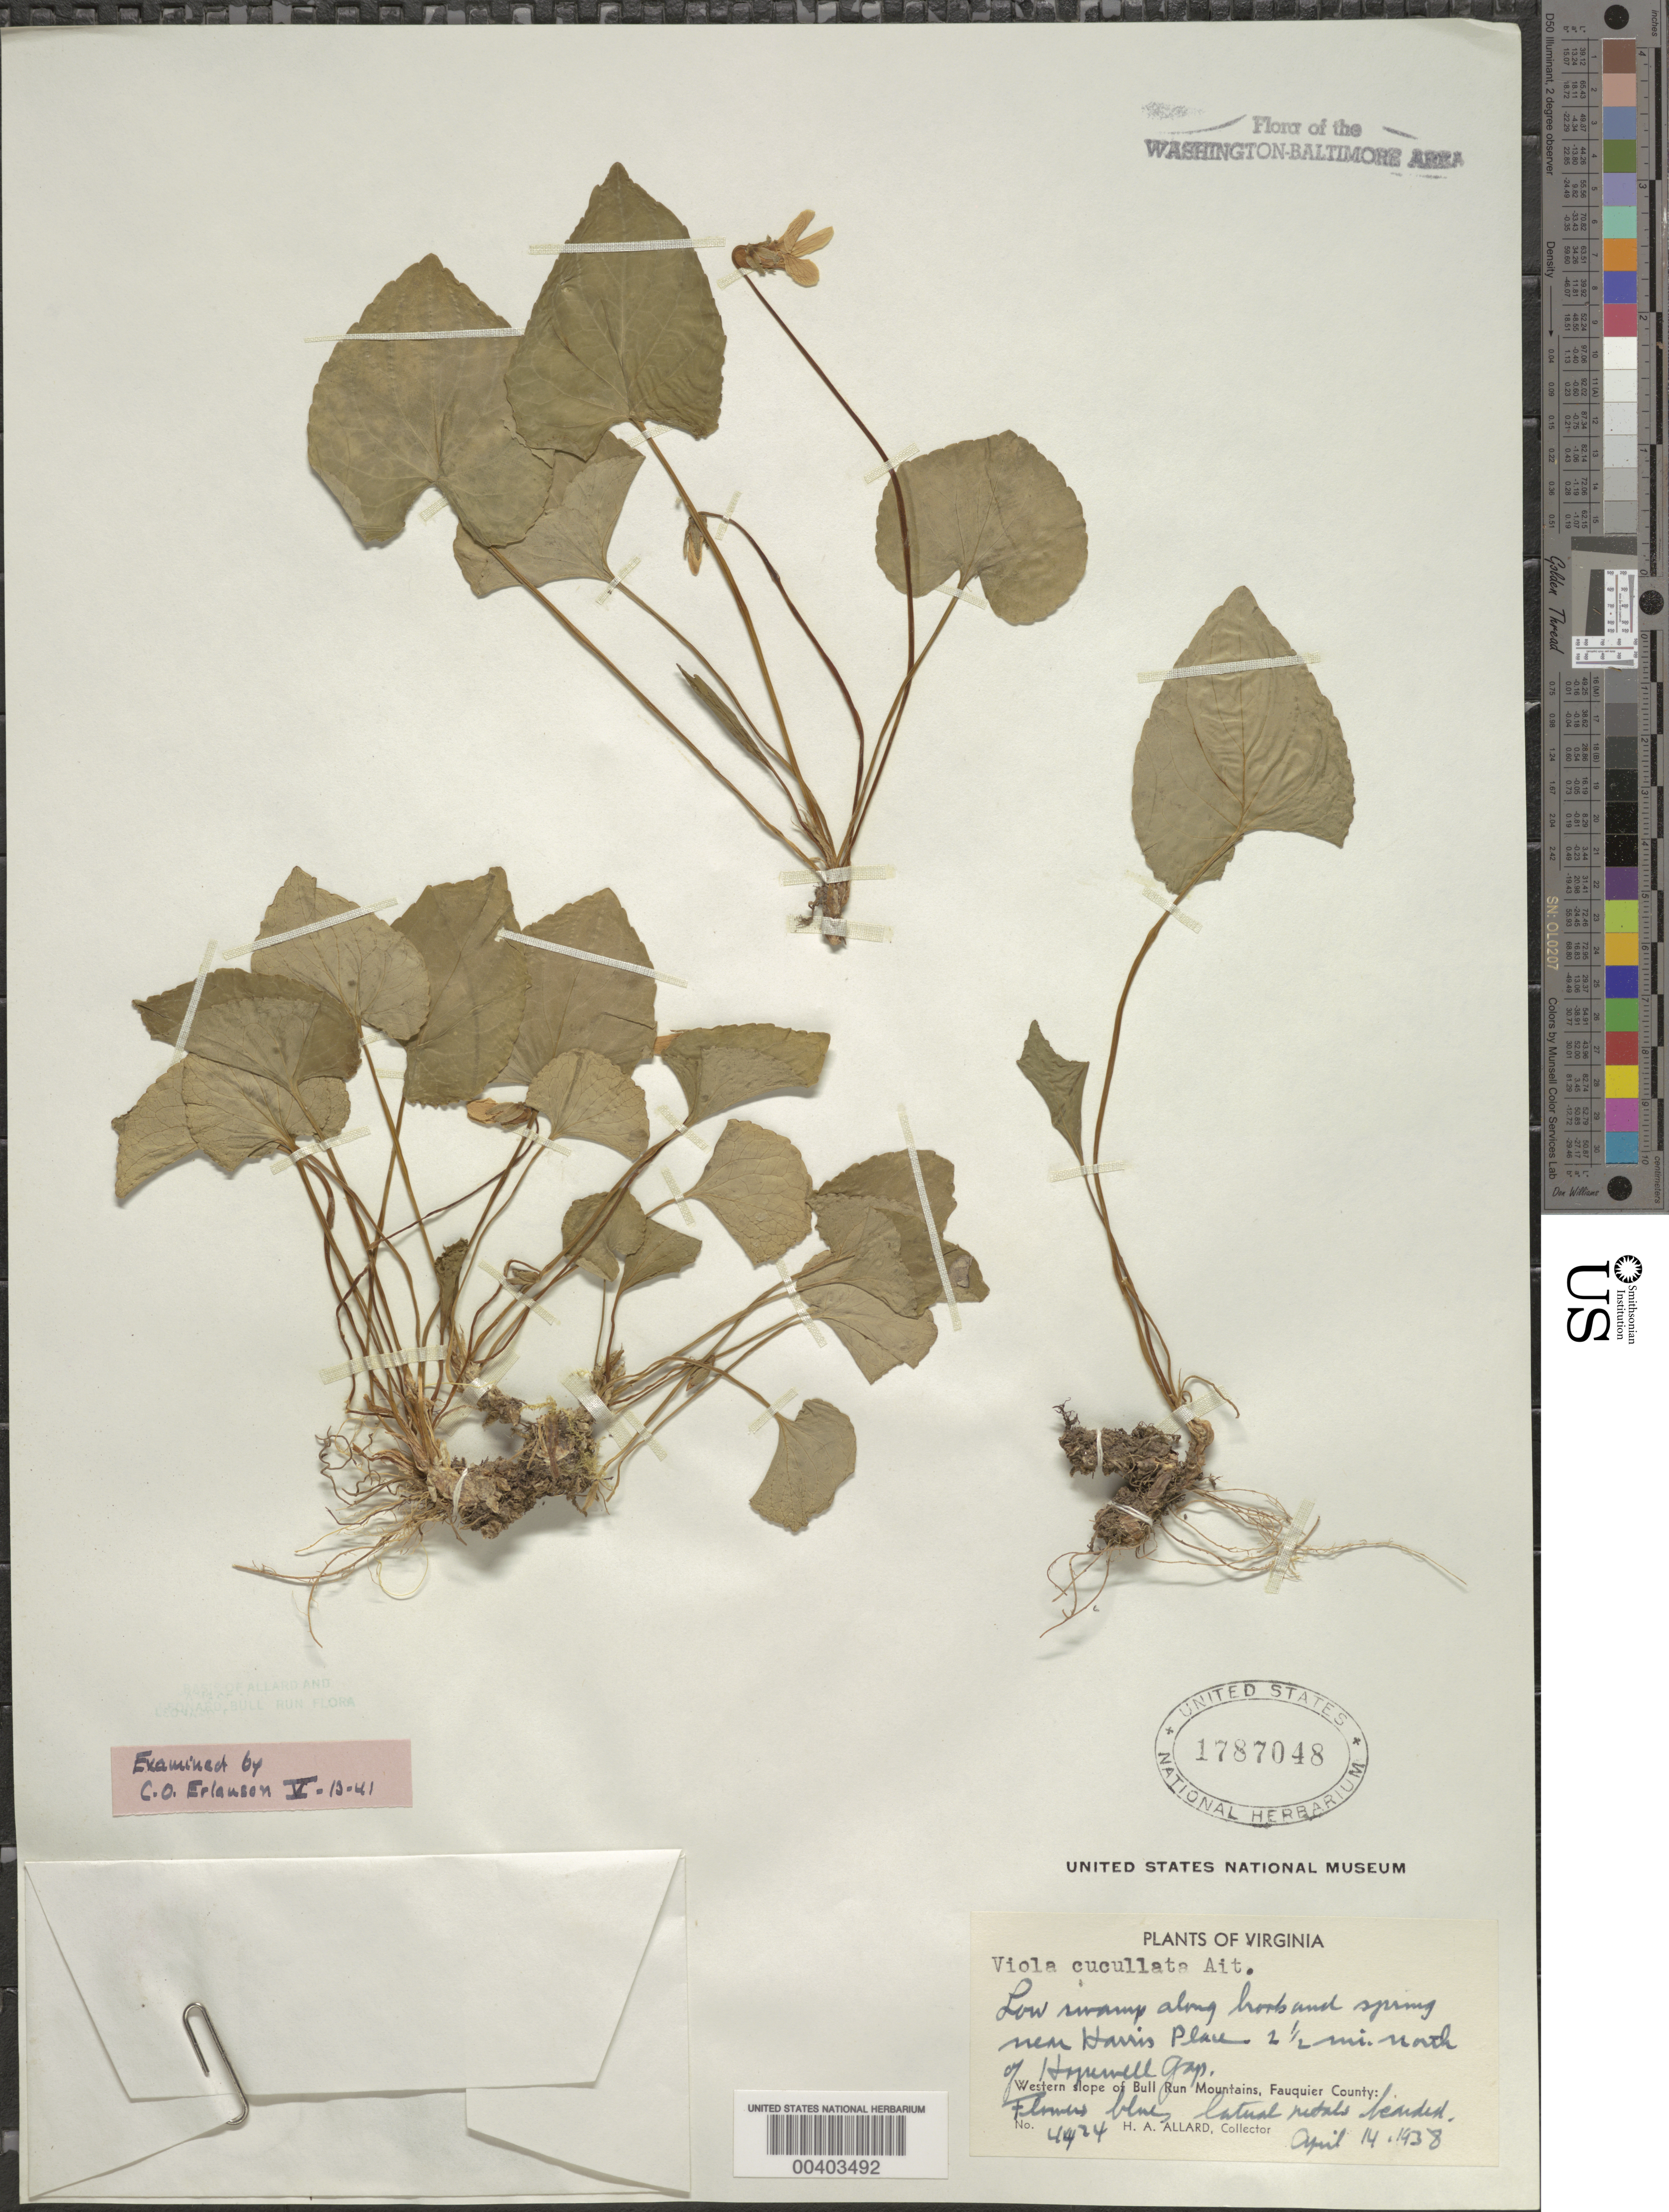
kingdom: Plantae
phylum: Tracheophyta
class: Magnoliopsida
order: Malpighiales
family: Violaceae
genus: Viola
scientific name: Viola cucullata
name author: Aiton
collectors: H. A. Allard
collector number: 4424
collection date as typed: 14 Apr 1938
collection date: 1938-04-14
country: United States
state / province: Virginia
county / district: Fauquier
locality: Harris Place vicinity Hopewell Gap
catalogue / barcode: US 1787048